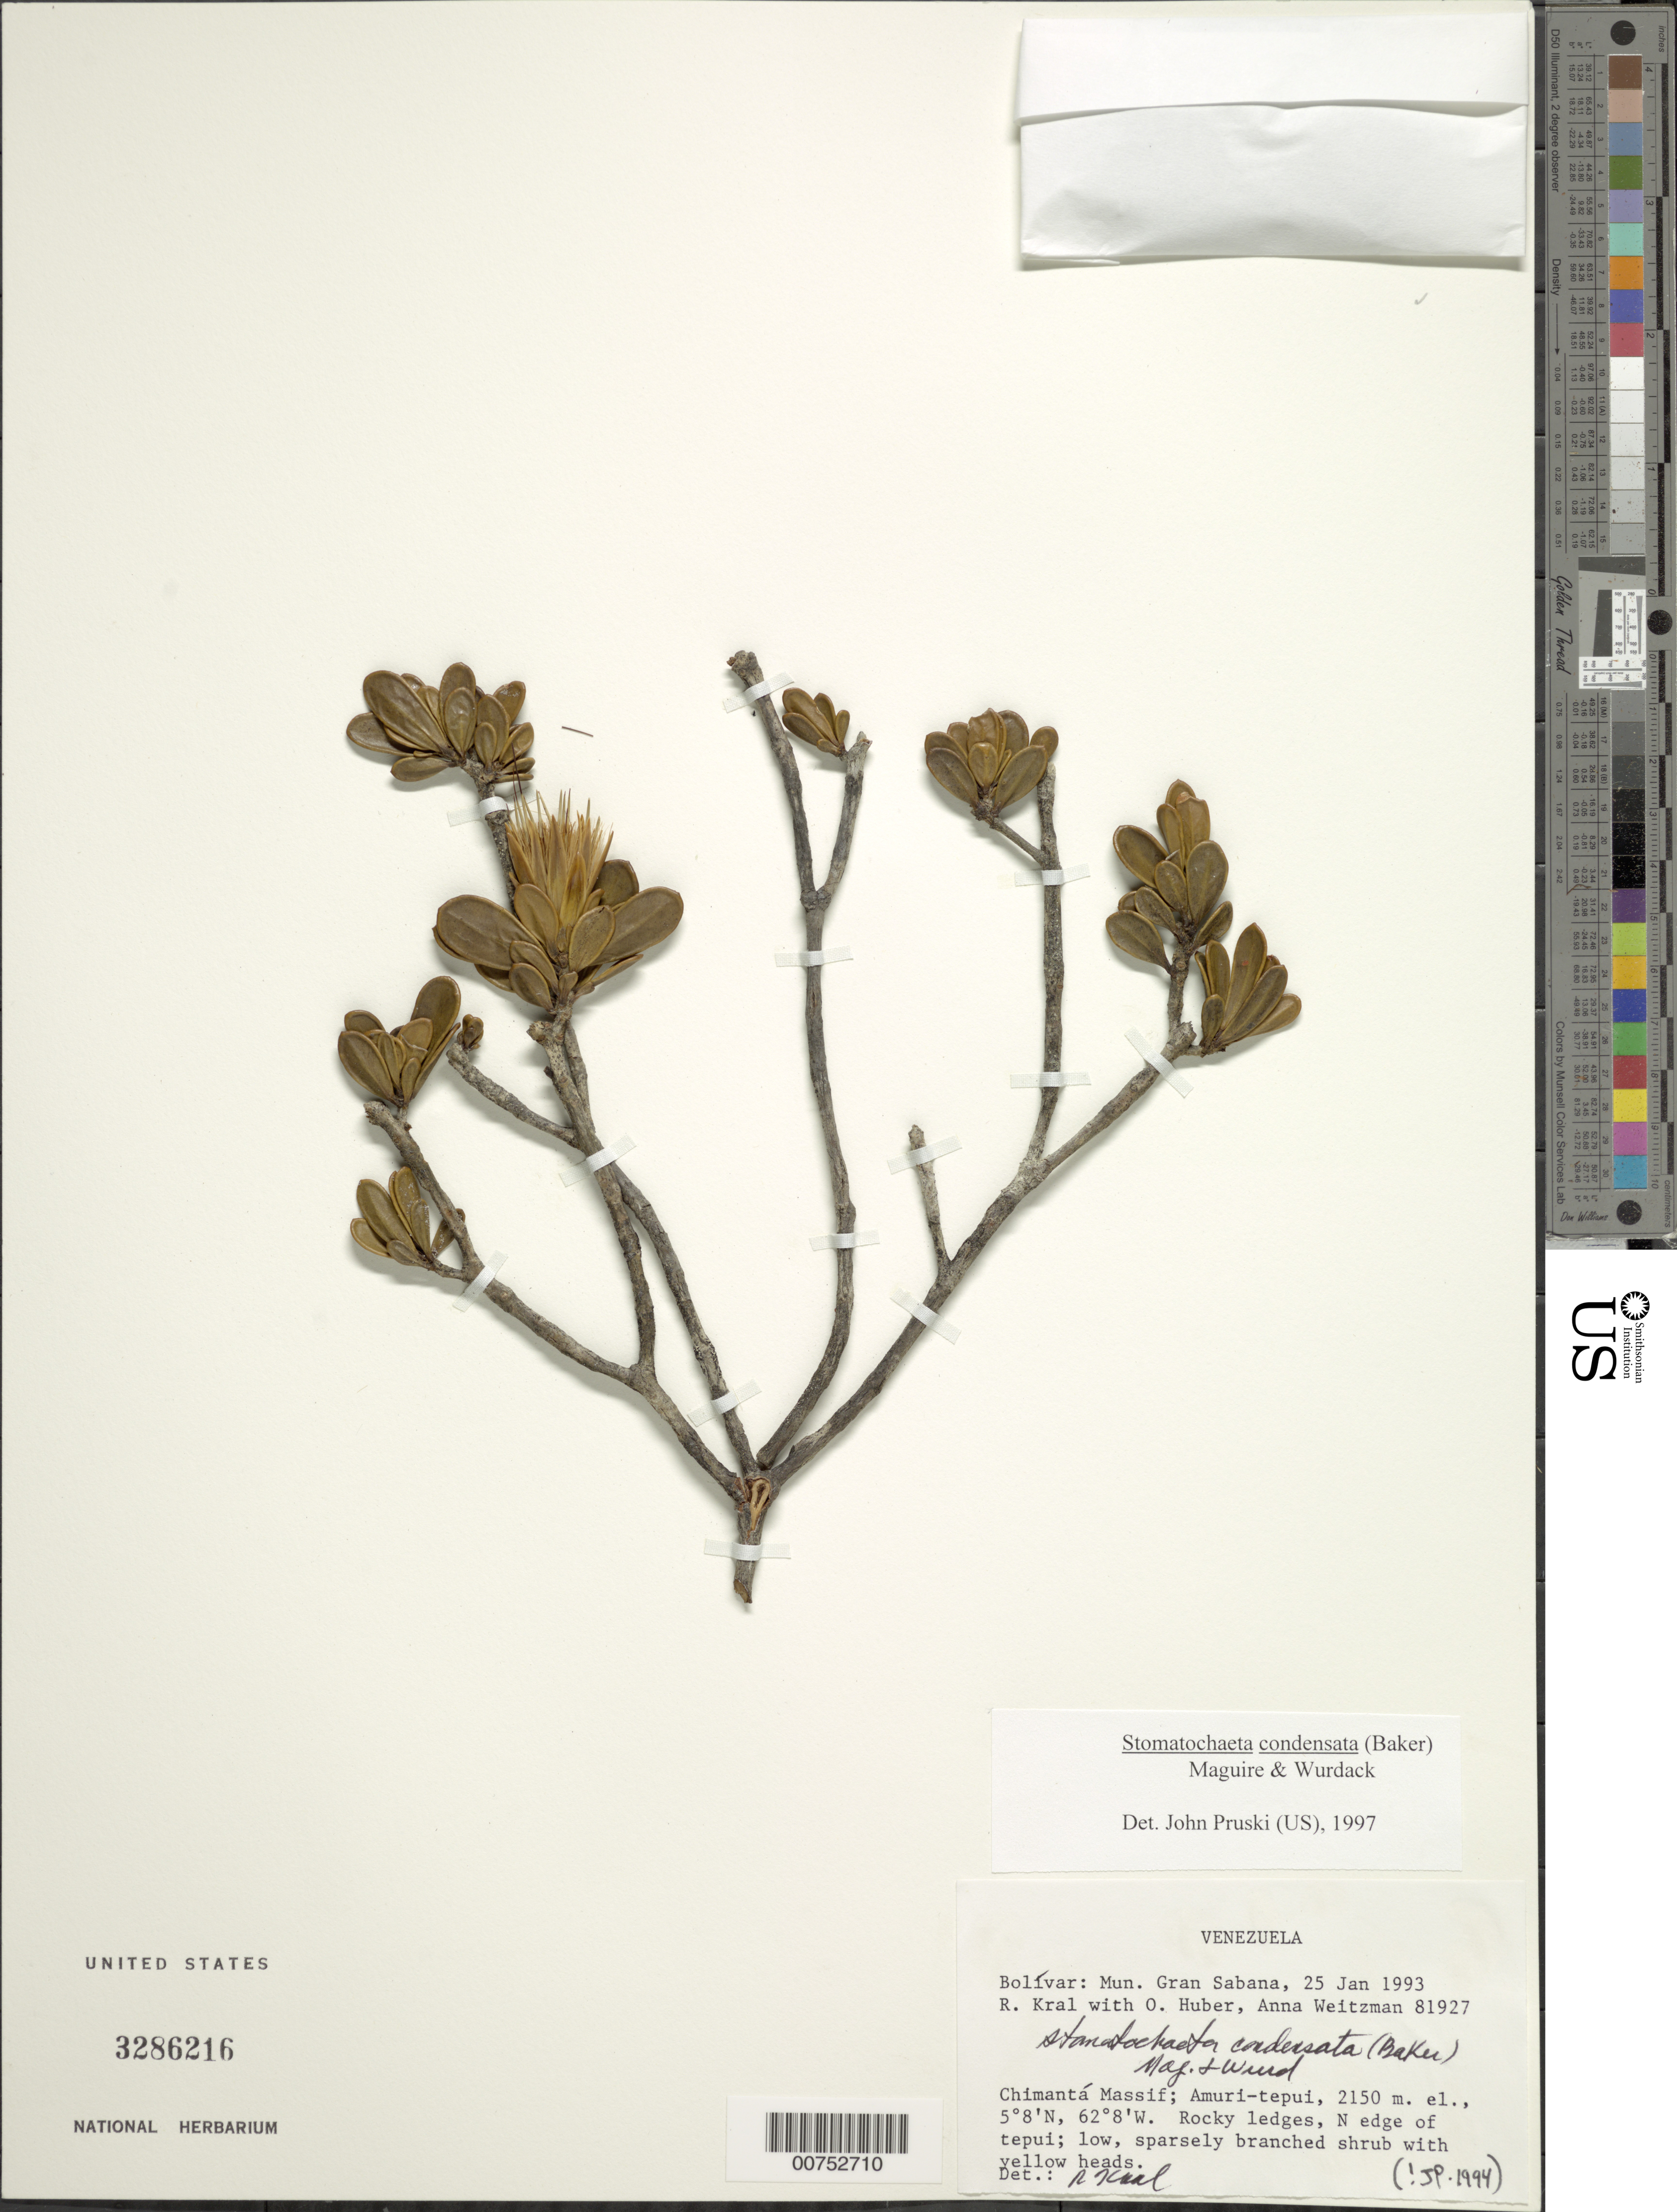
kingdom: Plantae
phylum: Tracheophyta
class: Magnoliopsida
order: Asterales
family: Asteraceae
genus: Stomatochaeta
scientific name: Stomatochaeta condensata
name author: (Baker) Maguire & Wurdack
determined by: Pruski, J. F.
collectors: R. Kral, O. Huber & A. L. Weitzman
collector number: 81927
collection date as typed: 25-Jan-93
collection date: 1993-01-25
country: Venezuela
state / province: Bolívar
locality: Mun. Gran Sabana, Chimantá Massif, Amuri-tepuí, N edge of tepuí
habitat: Rocky ledges, N edge of tepui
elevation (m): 2150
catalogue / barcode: US 3286216